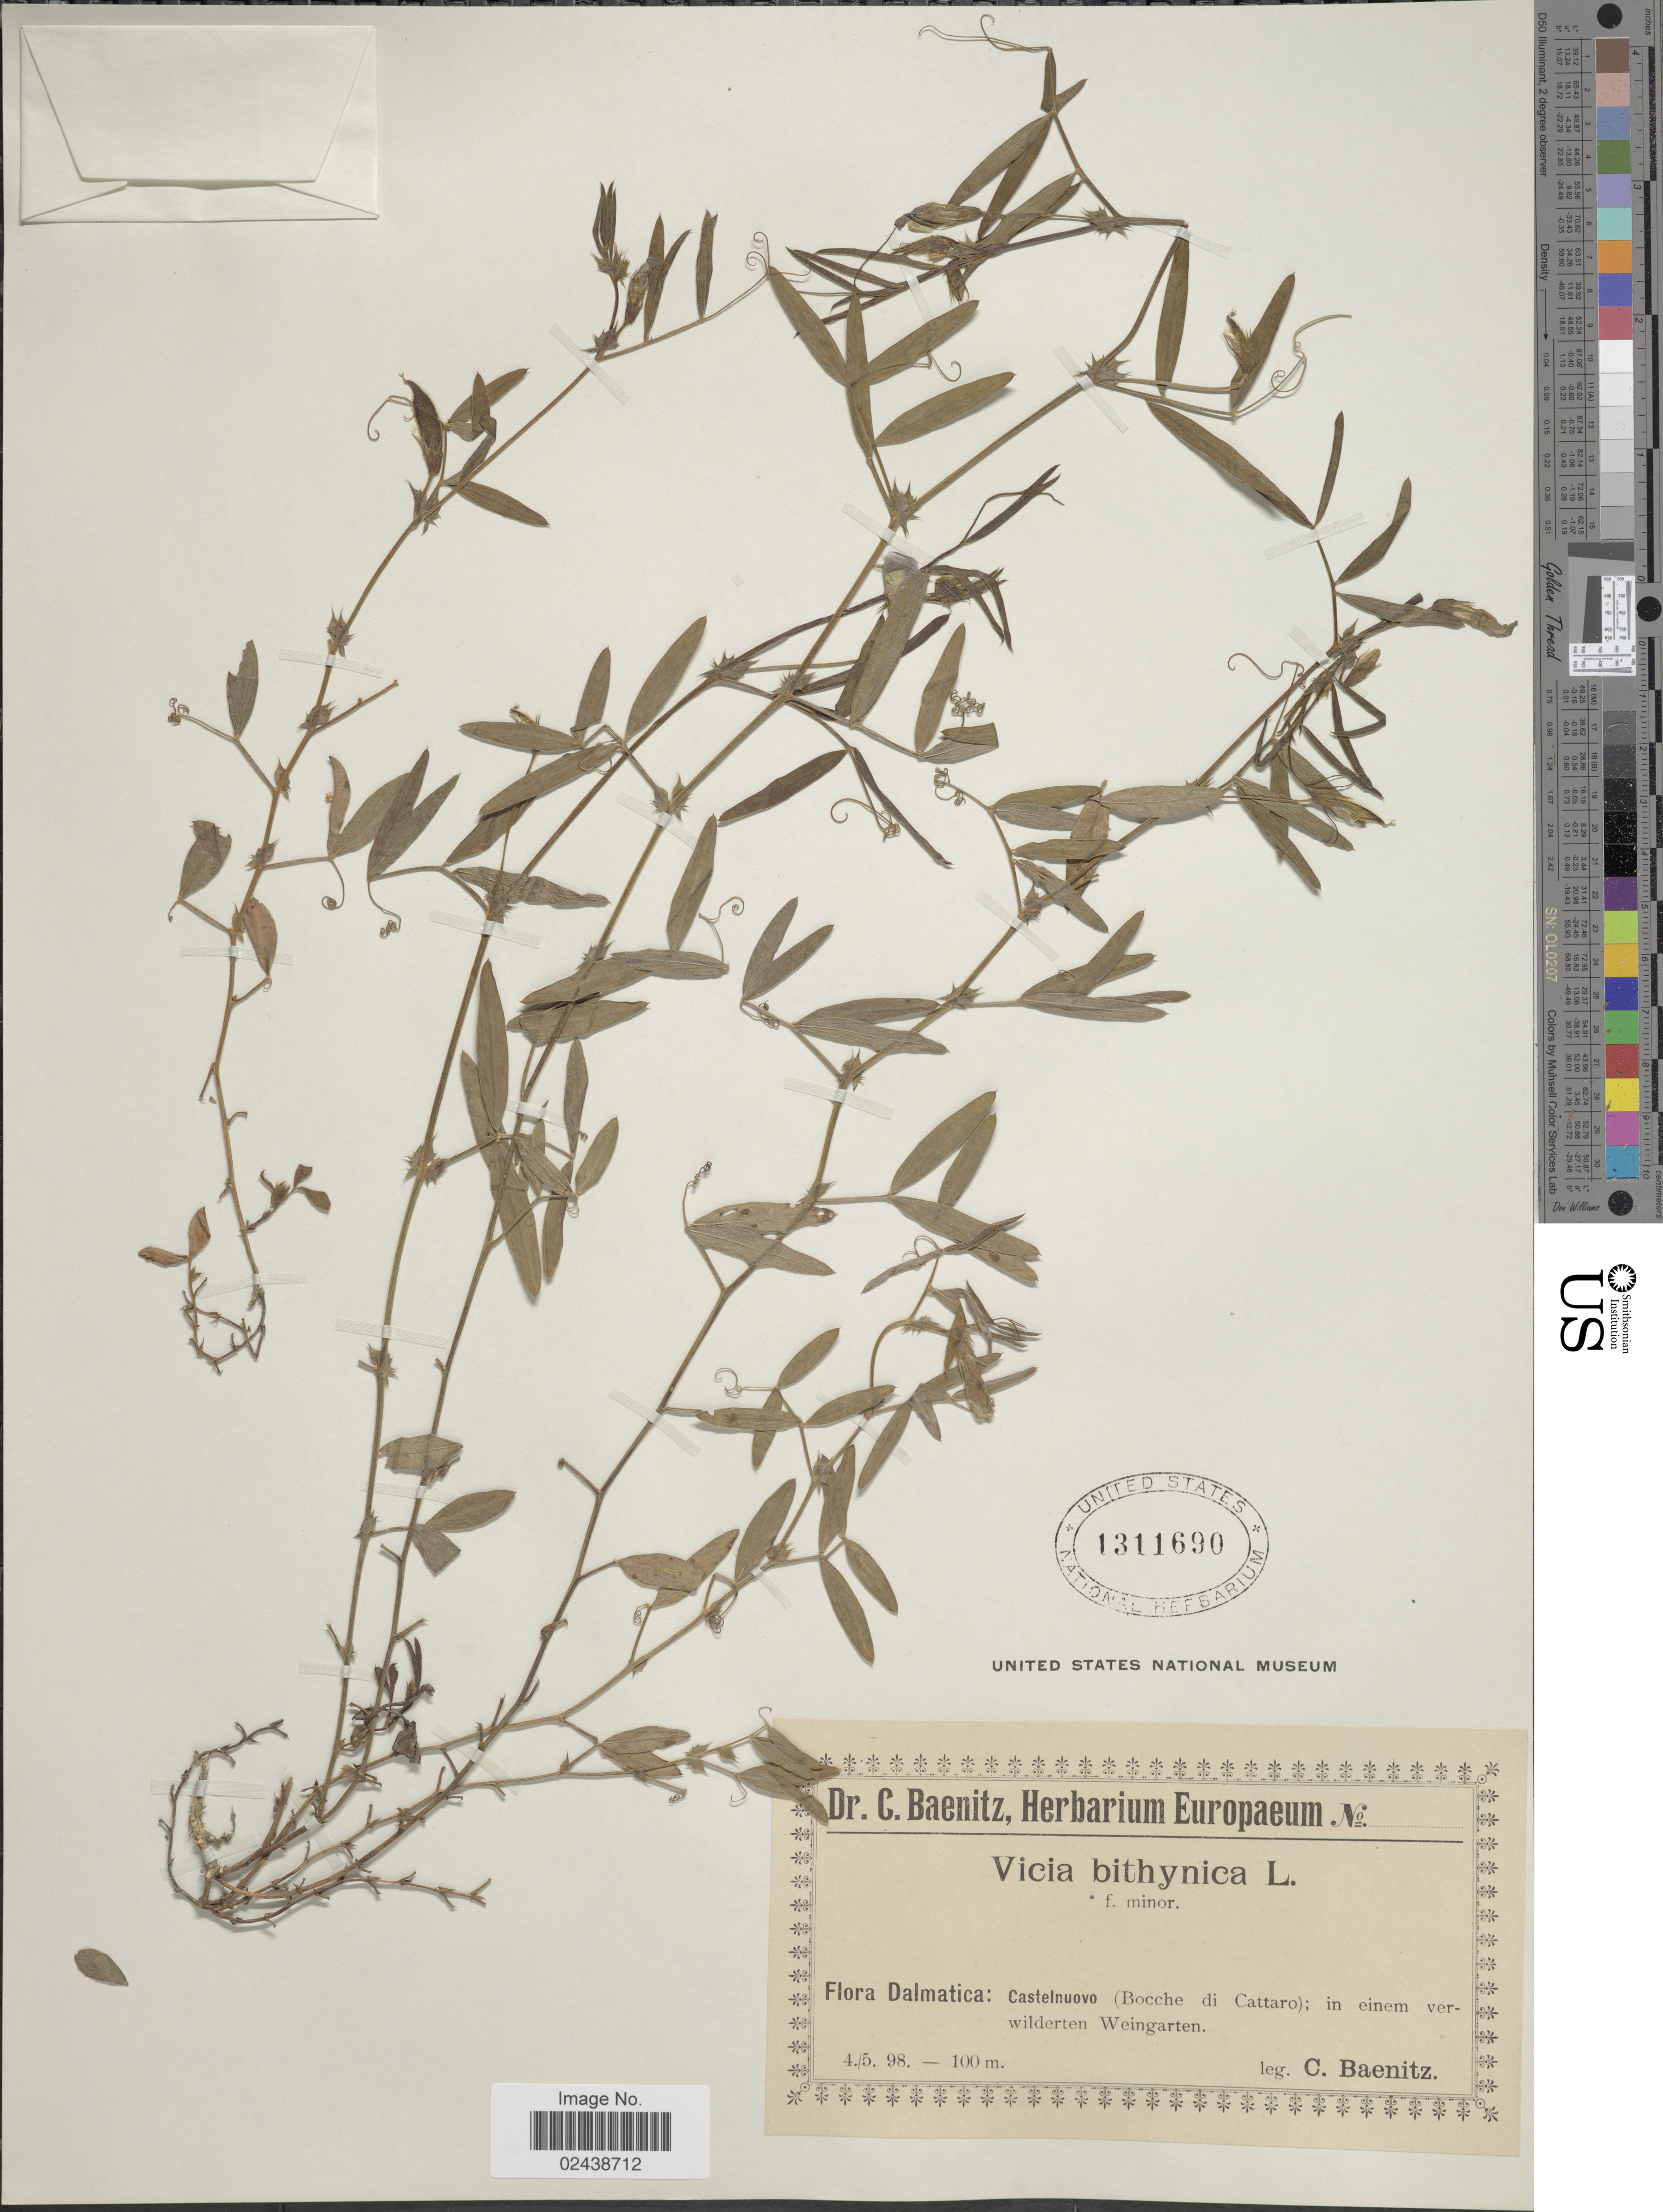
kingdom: Plantae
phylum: Tracheophyta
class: Magnoliopsida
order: Fabales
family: Fabaceae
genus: Vicia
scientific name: Vicia bithynica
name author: (L.) L.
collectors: C. G. Baenitz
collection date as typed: Transcribed d/m/y: 4/5/98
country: Montenegro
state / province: Herceg-Novi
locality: Dalmatica: Herceg-Novi (Castelnuovo) Bay of Kotor (Bocche di Cattaro); in einem verwilderten Weingarten.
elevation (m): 100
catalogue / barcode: US 1311690